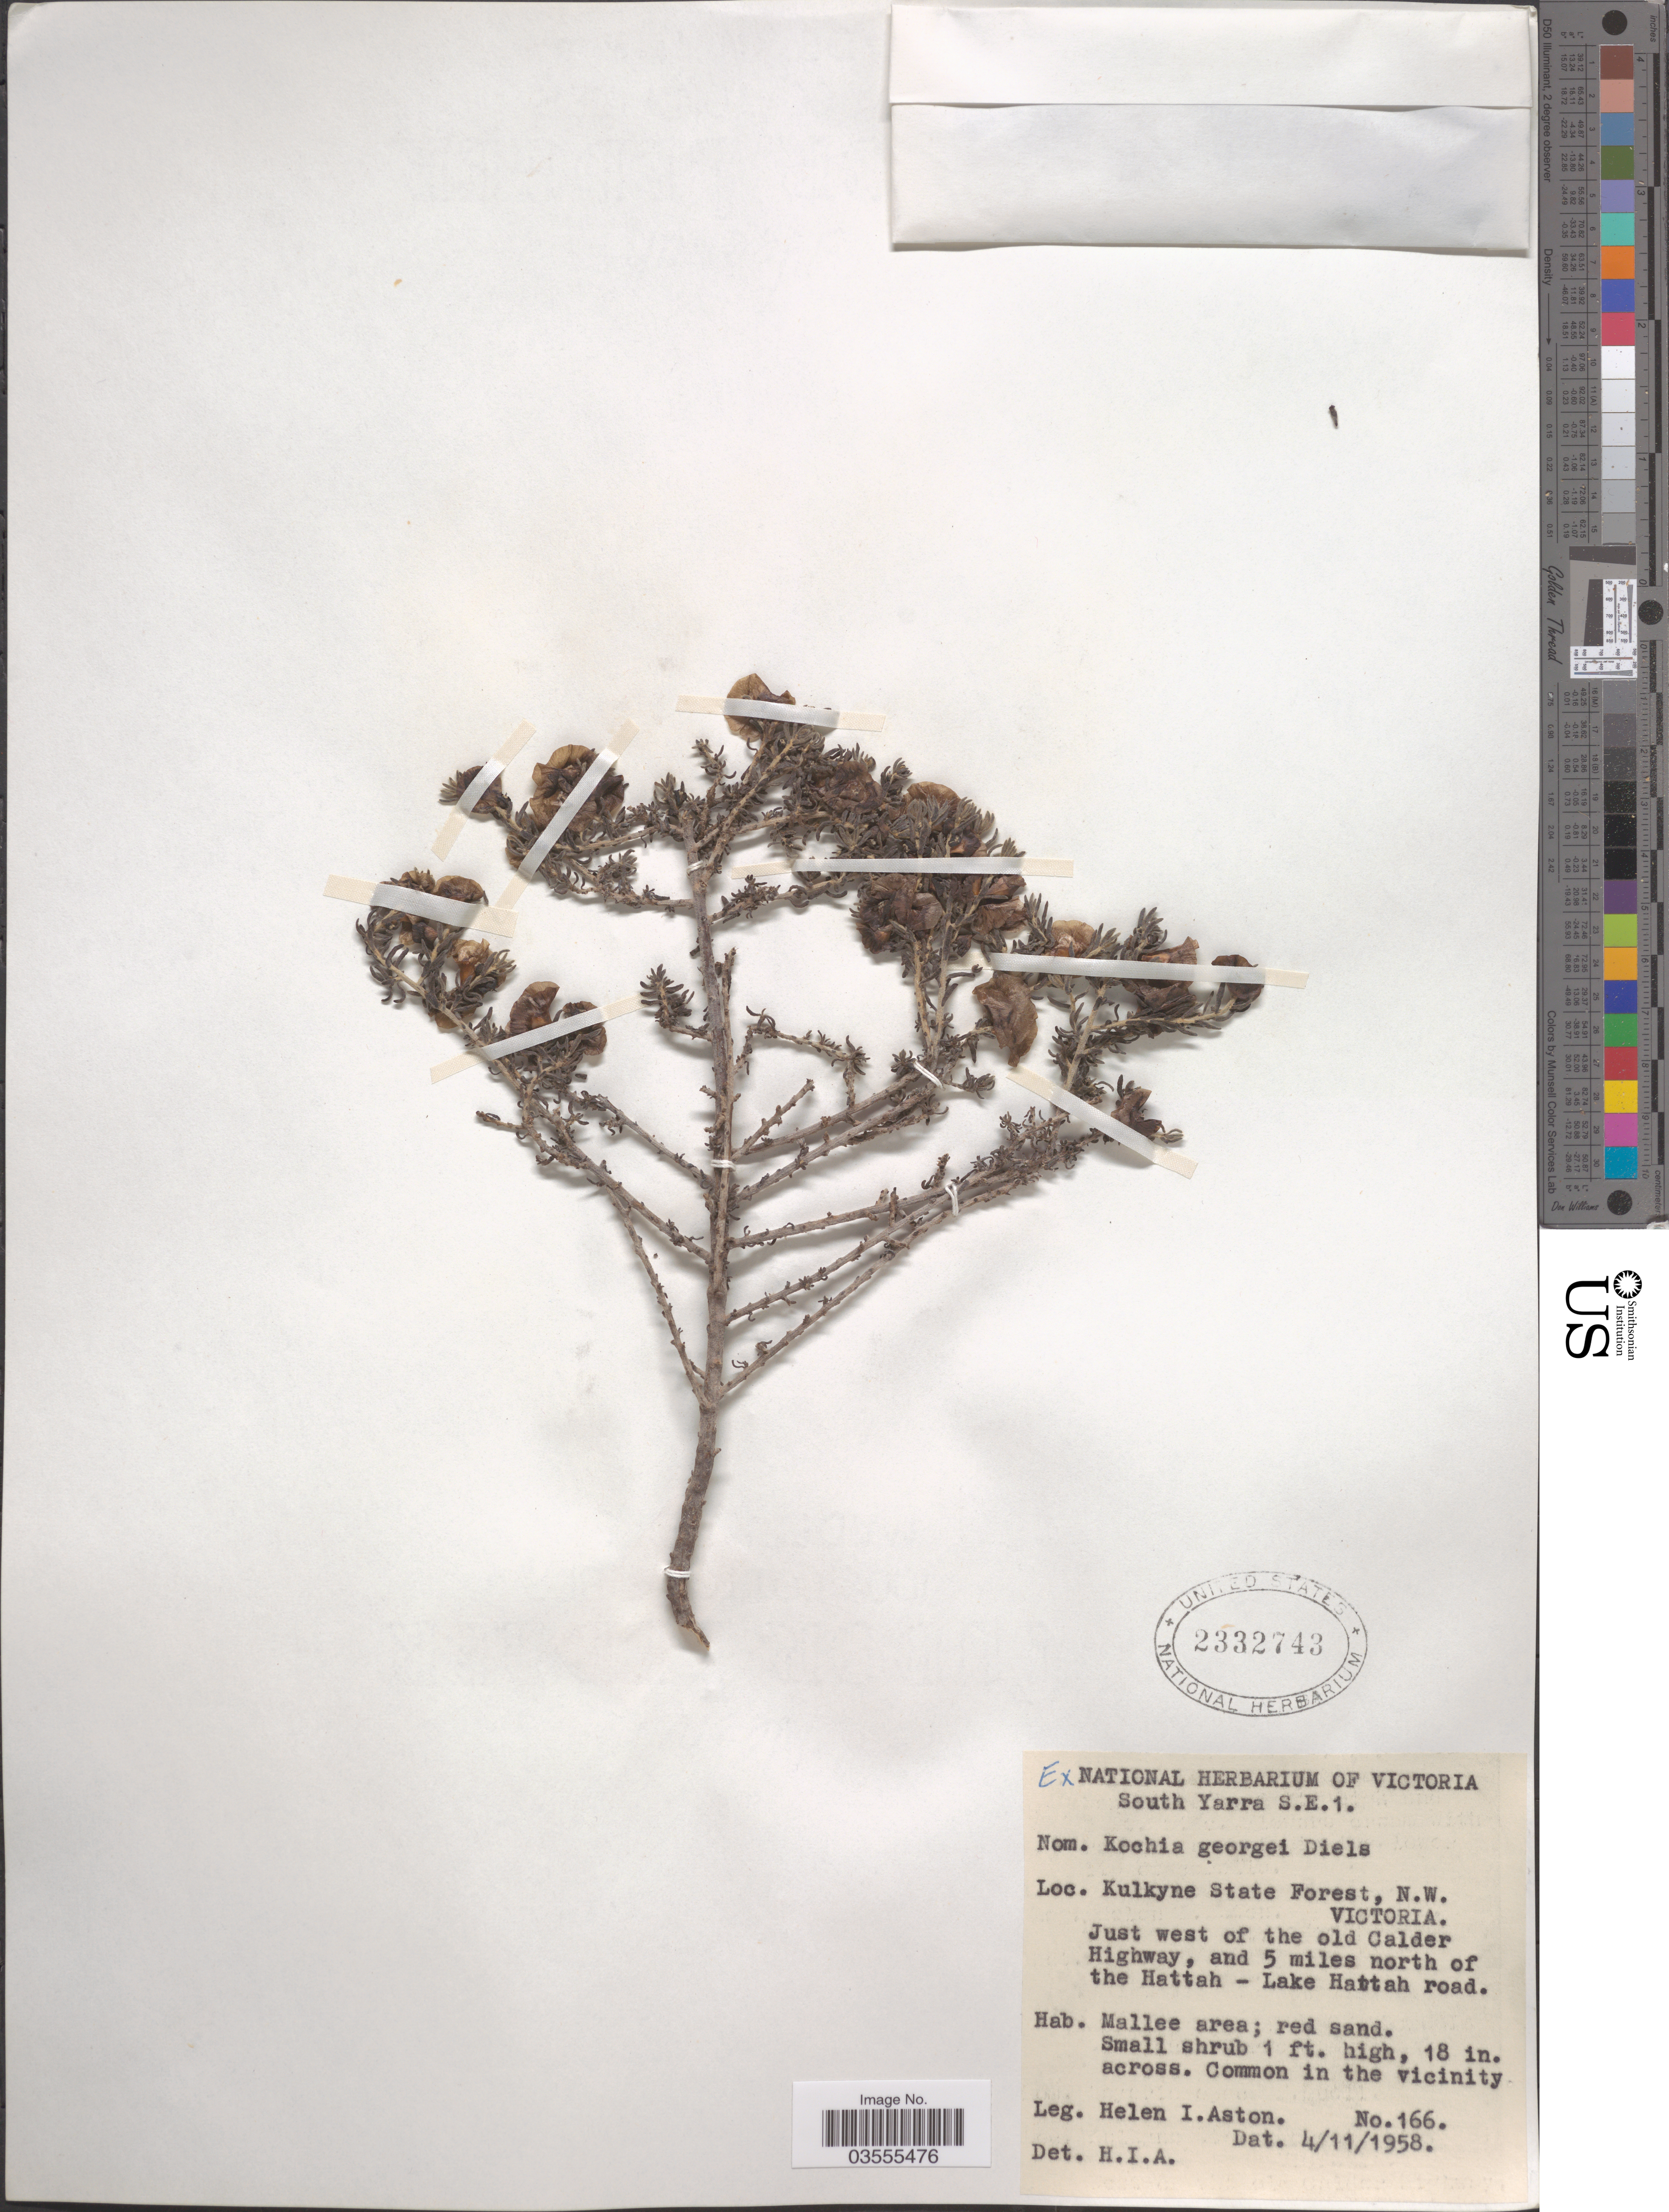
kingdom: Plantae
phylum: Tracheophyta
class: Magnoliopsida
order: Caryophyllales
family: Amaranthaceae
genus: Maireana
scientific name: Maireana turbinata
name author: Paul G. Wilson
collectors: H. I. Aston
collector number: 166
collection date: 1958-11-04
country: Australia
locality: Kulkyne State Forest, N. W. Victoria. Just west of the old Calder Highway, and 5 miles north of the Hattah - Lake Hattah road.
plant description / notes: cited by Paul G. Wilson in Flora of Australia, vol 4: 197. 1984.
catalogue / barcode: US 2332743